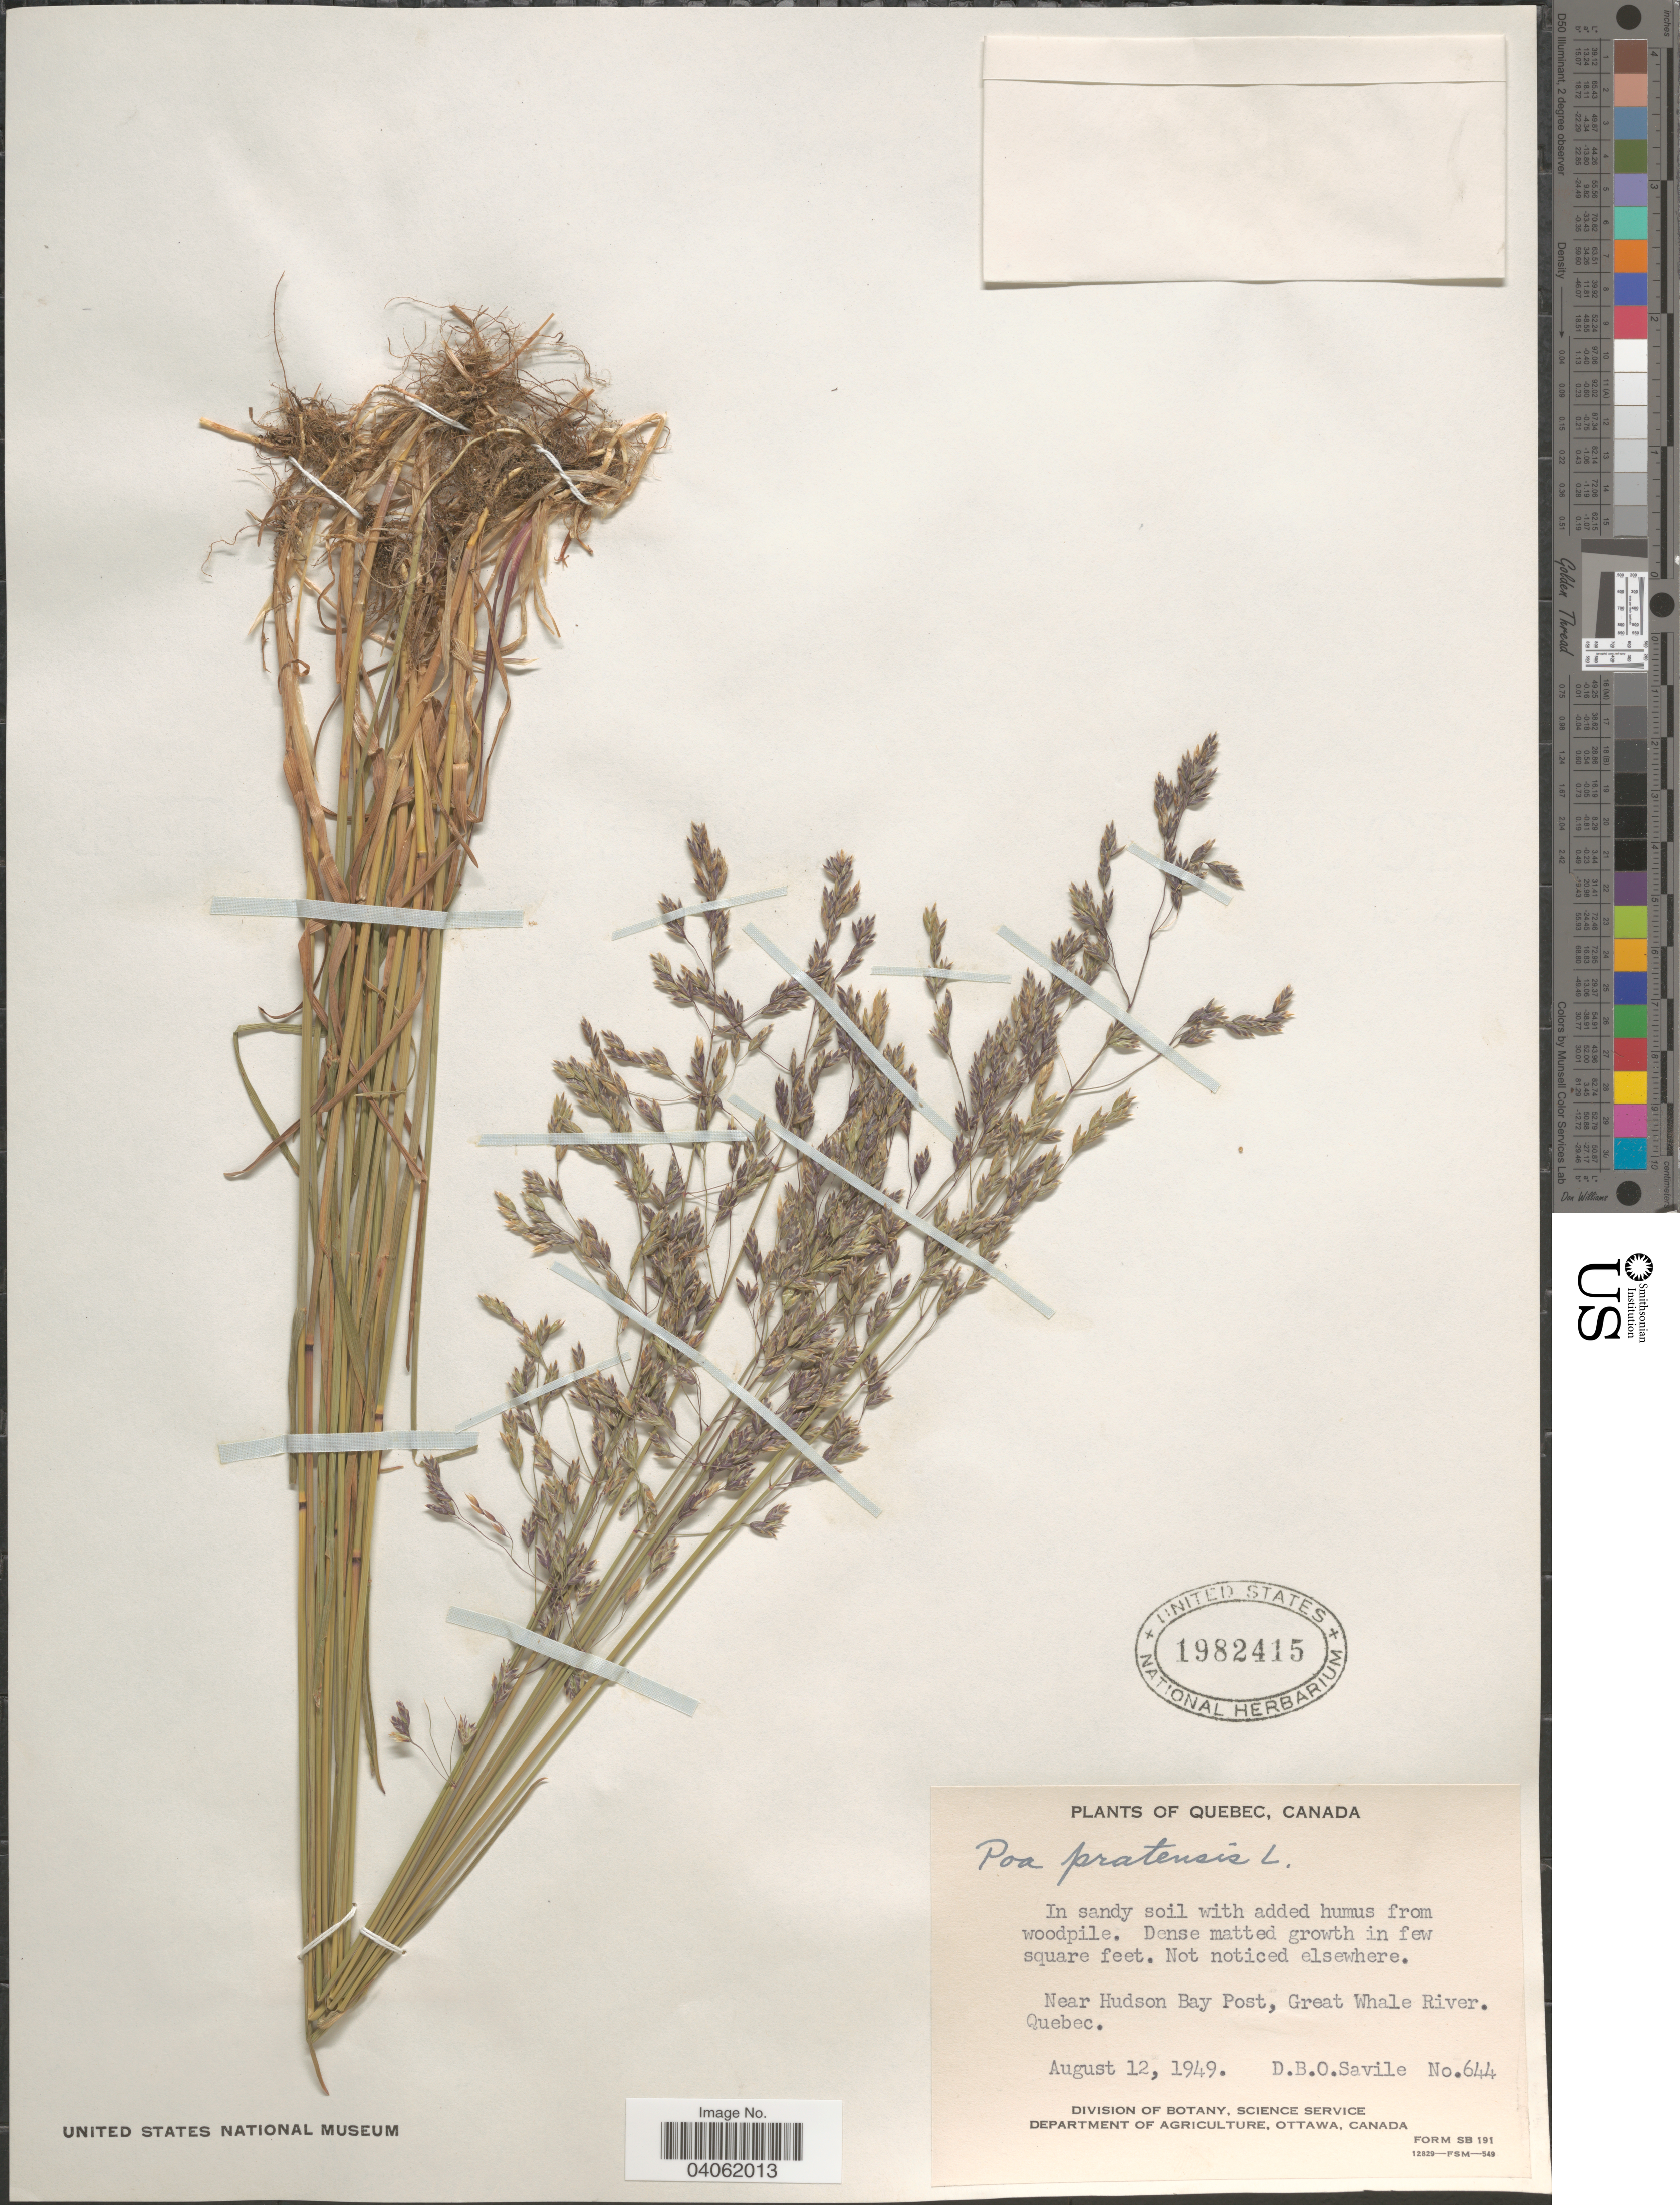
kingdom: Plantae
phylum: Tracheophyta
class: Liliopsida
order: Poales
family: Poaceae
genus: Poa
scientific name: Poa pratensis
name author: L.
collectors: D. Savile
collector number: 644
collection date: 1949-08-12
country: Canada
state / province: Quebec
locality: Near Hudson Bay Post, Great Whale River.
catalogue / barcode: US 1982415